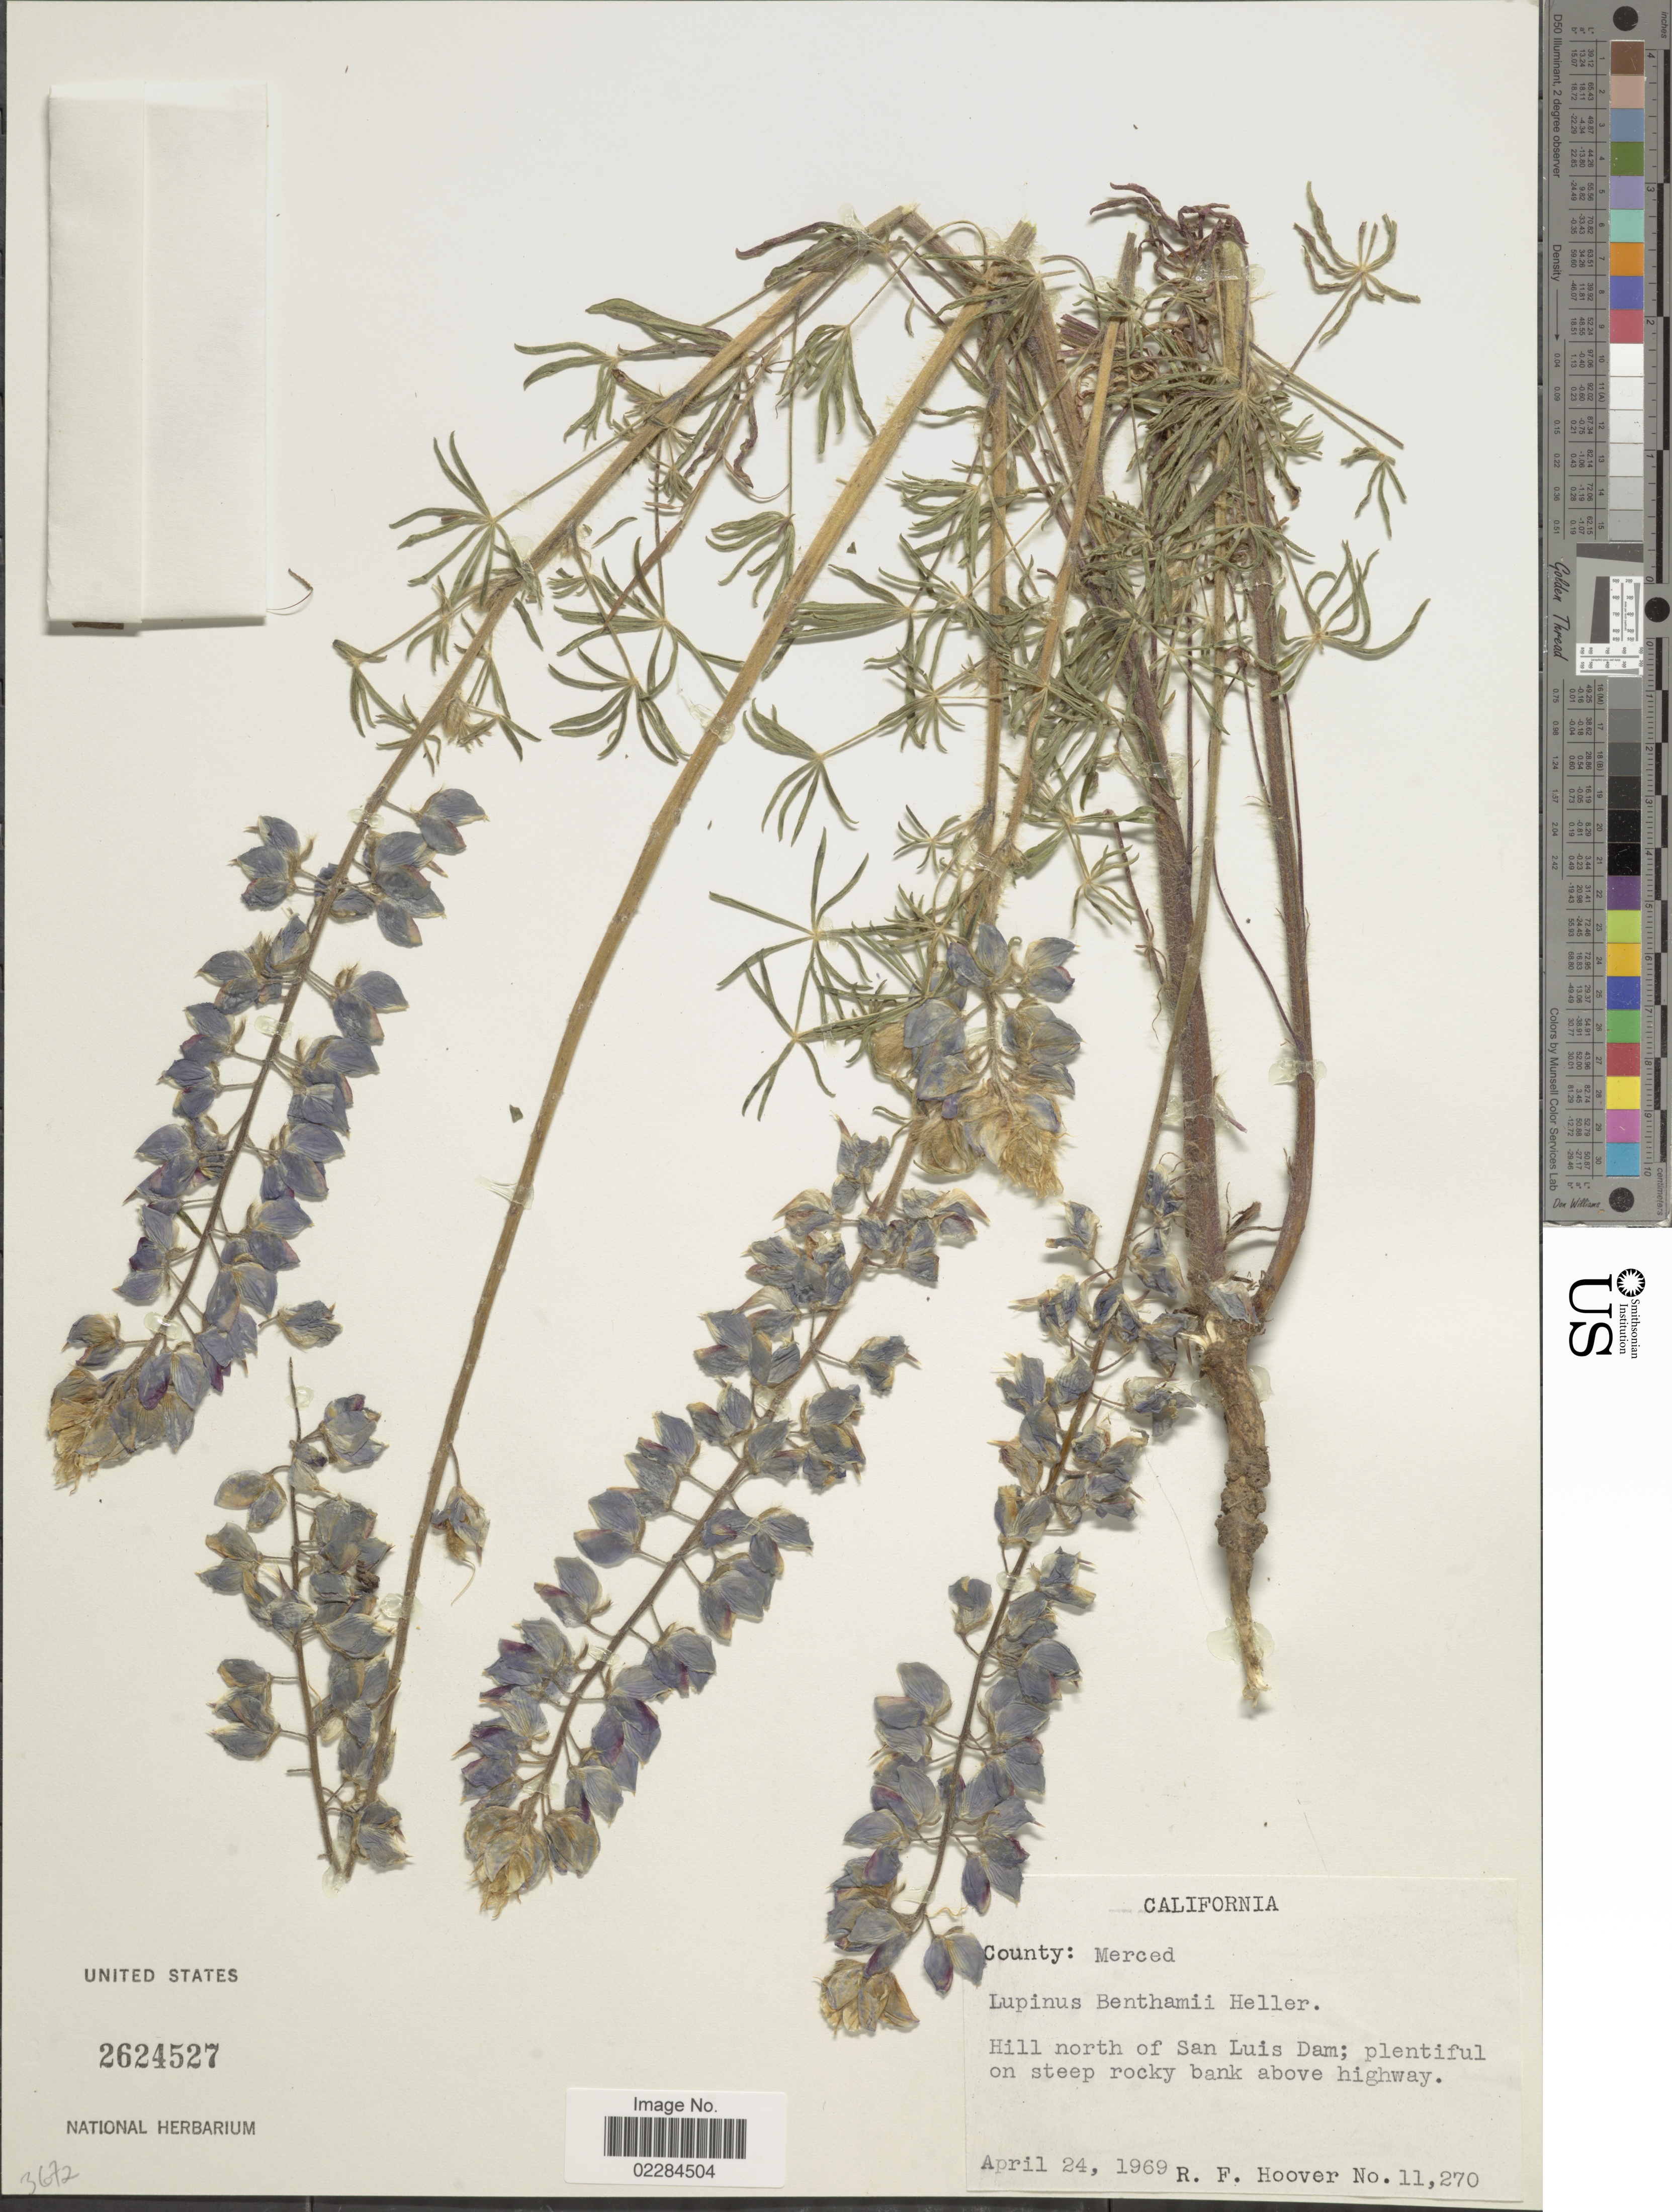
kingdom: Plantae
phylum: Tracheophyta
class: Magnoliopsida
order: Fabales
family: Fabaceae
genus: Lupinus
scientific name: Lupinus benthamii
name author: A. Heller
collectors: R. F. Hoover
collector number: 11270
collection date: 1969-04-24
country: United States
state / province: California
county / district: Merced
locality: County:Merced. Hill north of San Louis Dam; plentiful on steep rocky bank above highway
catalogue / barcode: US 2624527